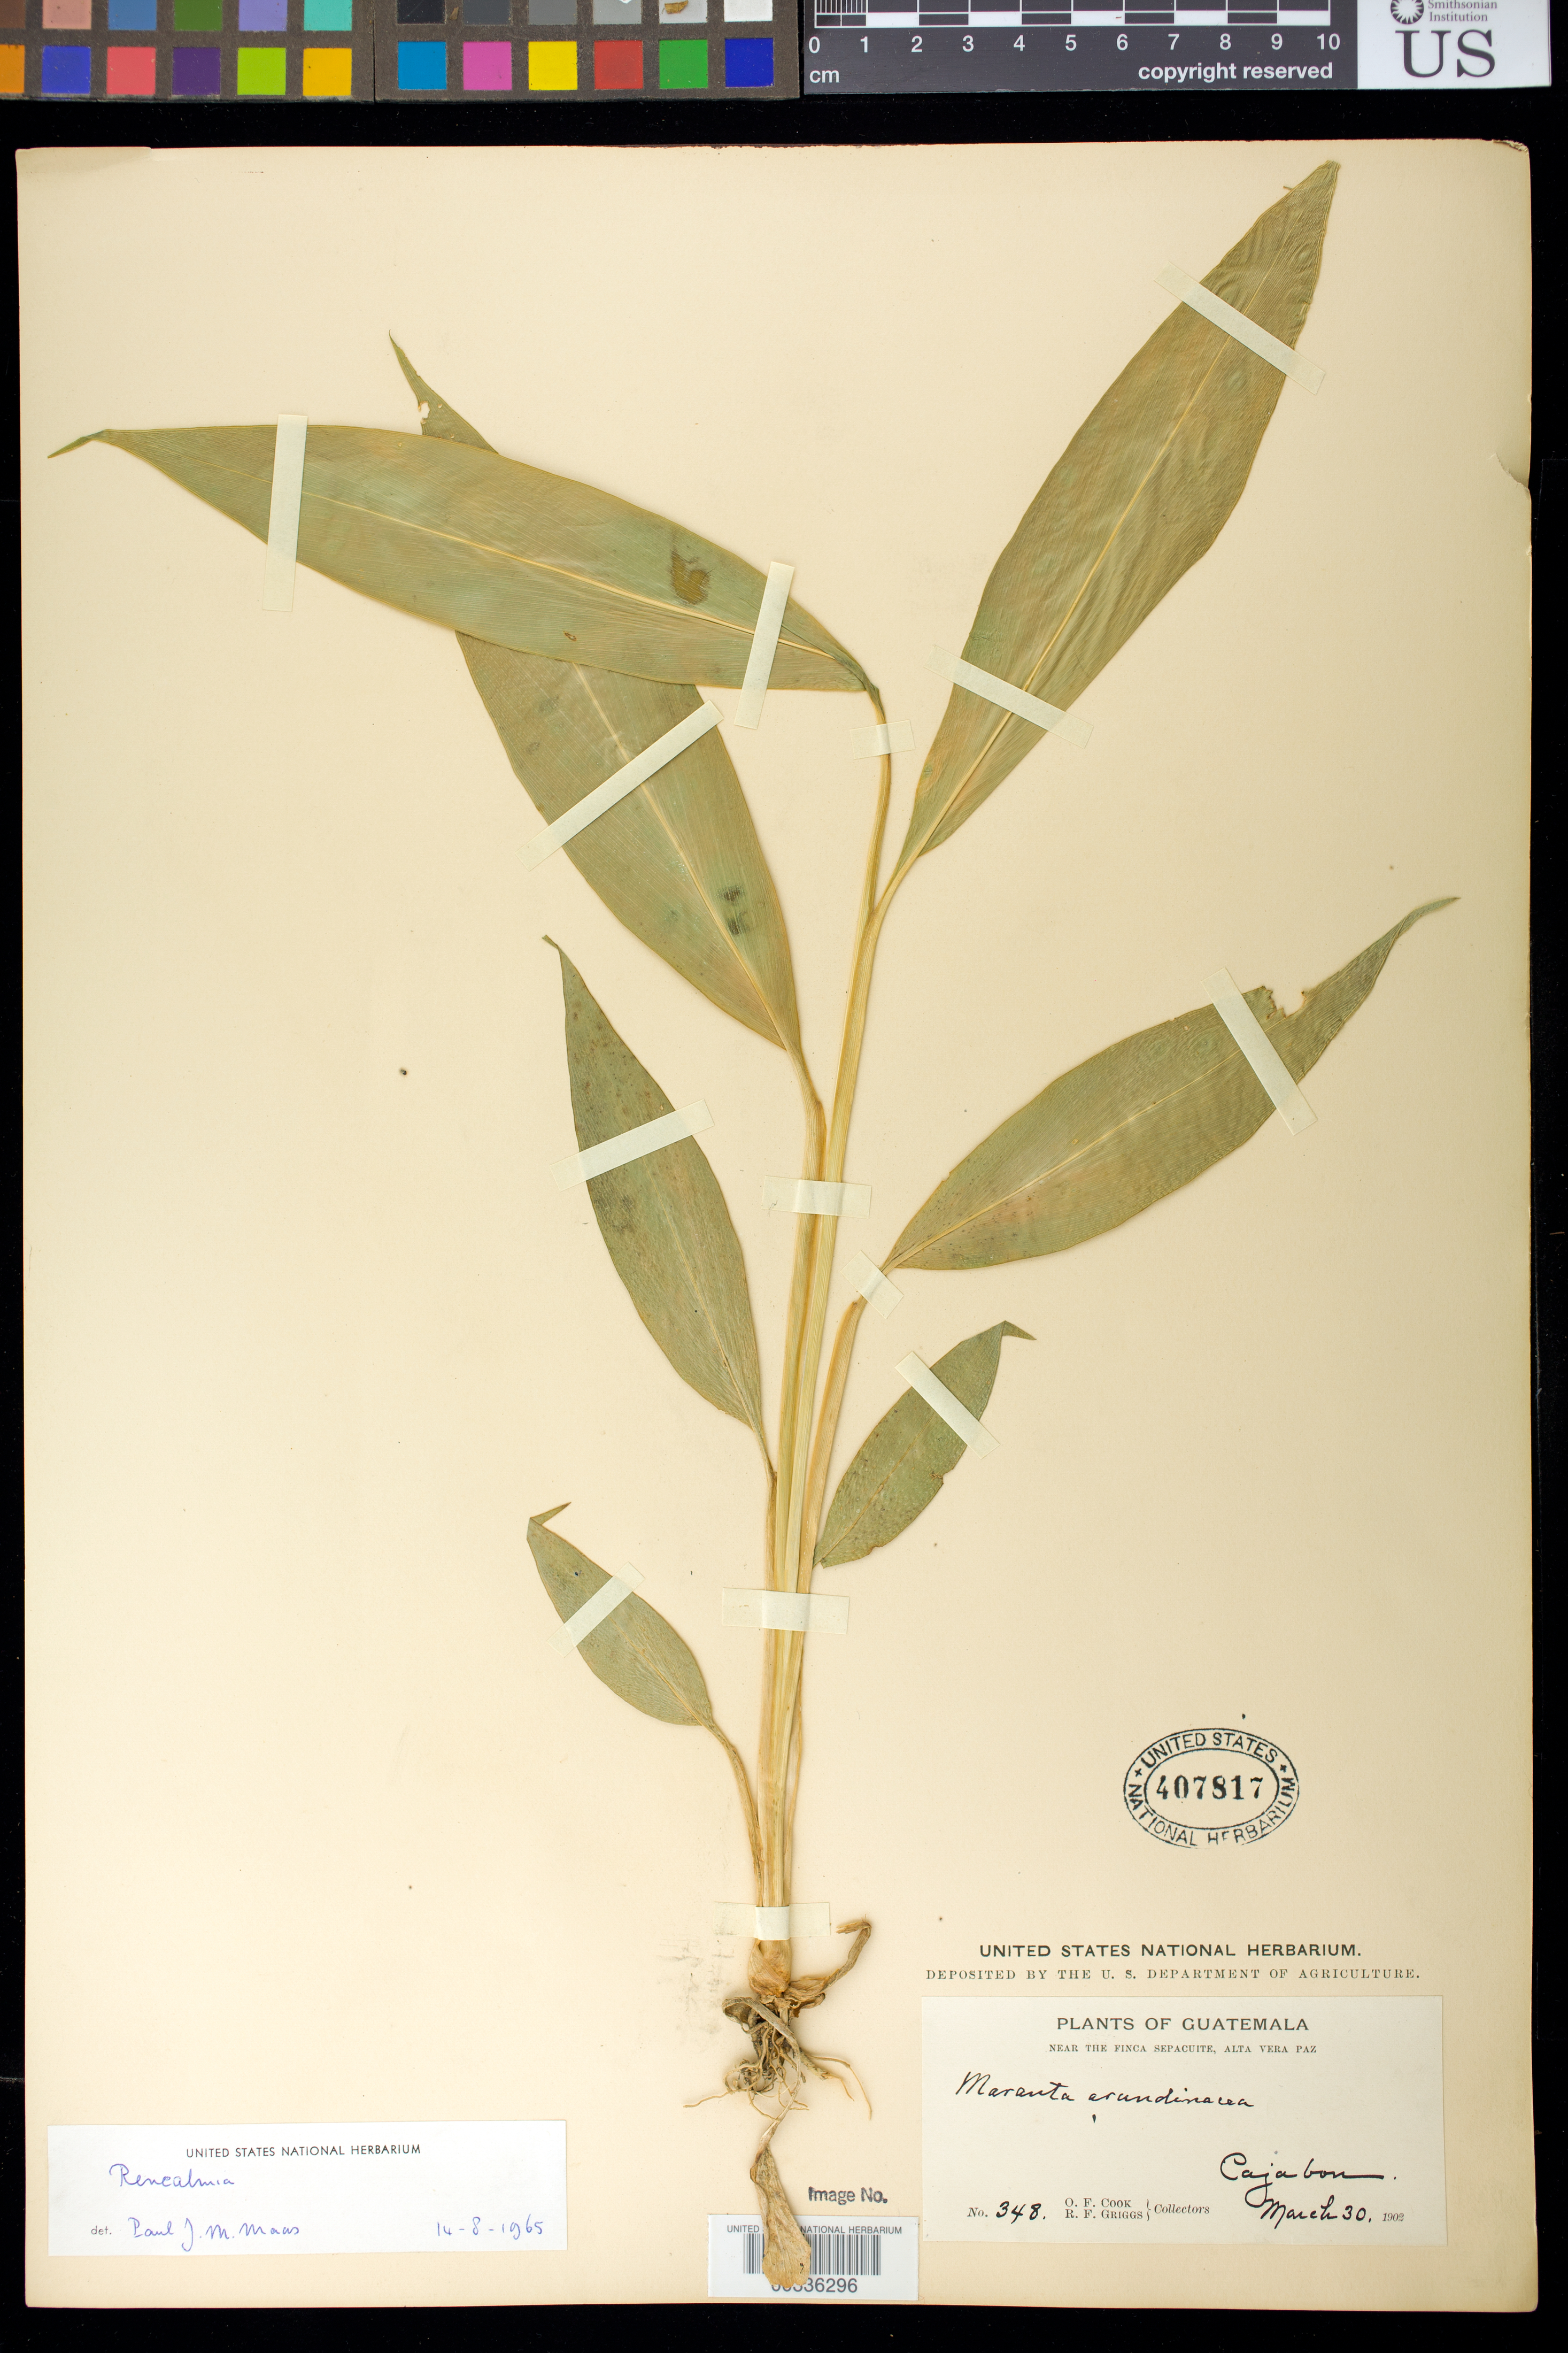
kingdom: Plantae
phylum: Tracheophyta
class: Liliopsida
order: Zingiberales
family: Zingiberaceae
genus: Renealmia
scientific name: Renealmia sp.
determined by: Maas, Paul J. M.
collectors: O. F. Cook & R. F. Griggs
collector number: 348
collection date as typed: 30 Mar 1902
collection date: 1902-03-30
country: Guatemala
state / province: Alta Verapaz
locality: Near Finca Sepacuite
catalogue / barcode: US 407817